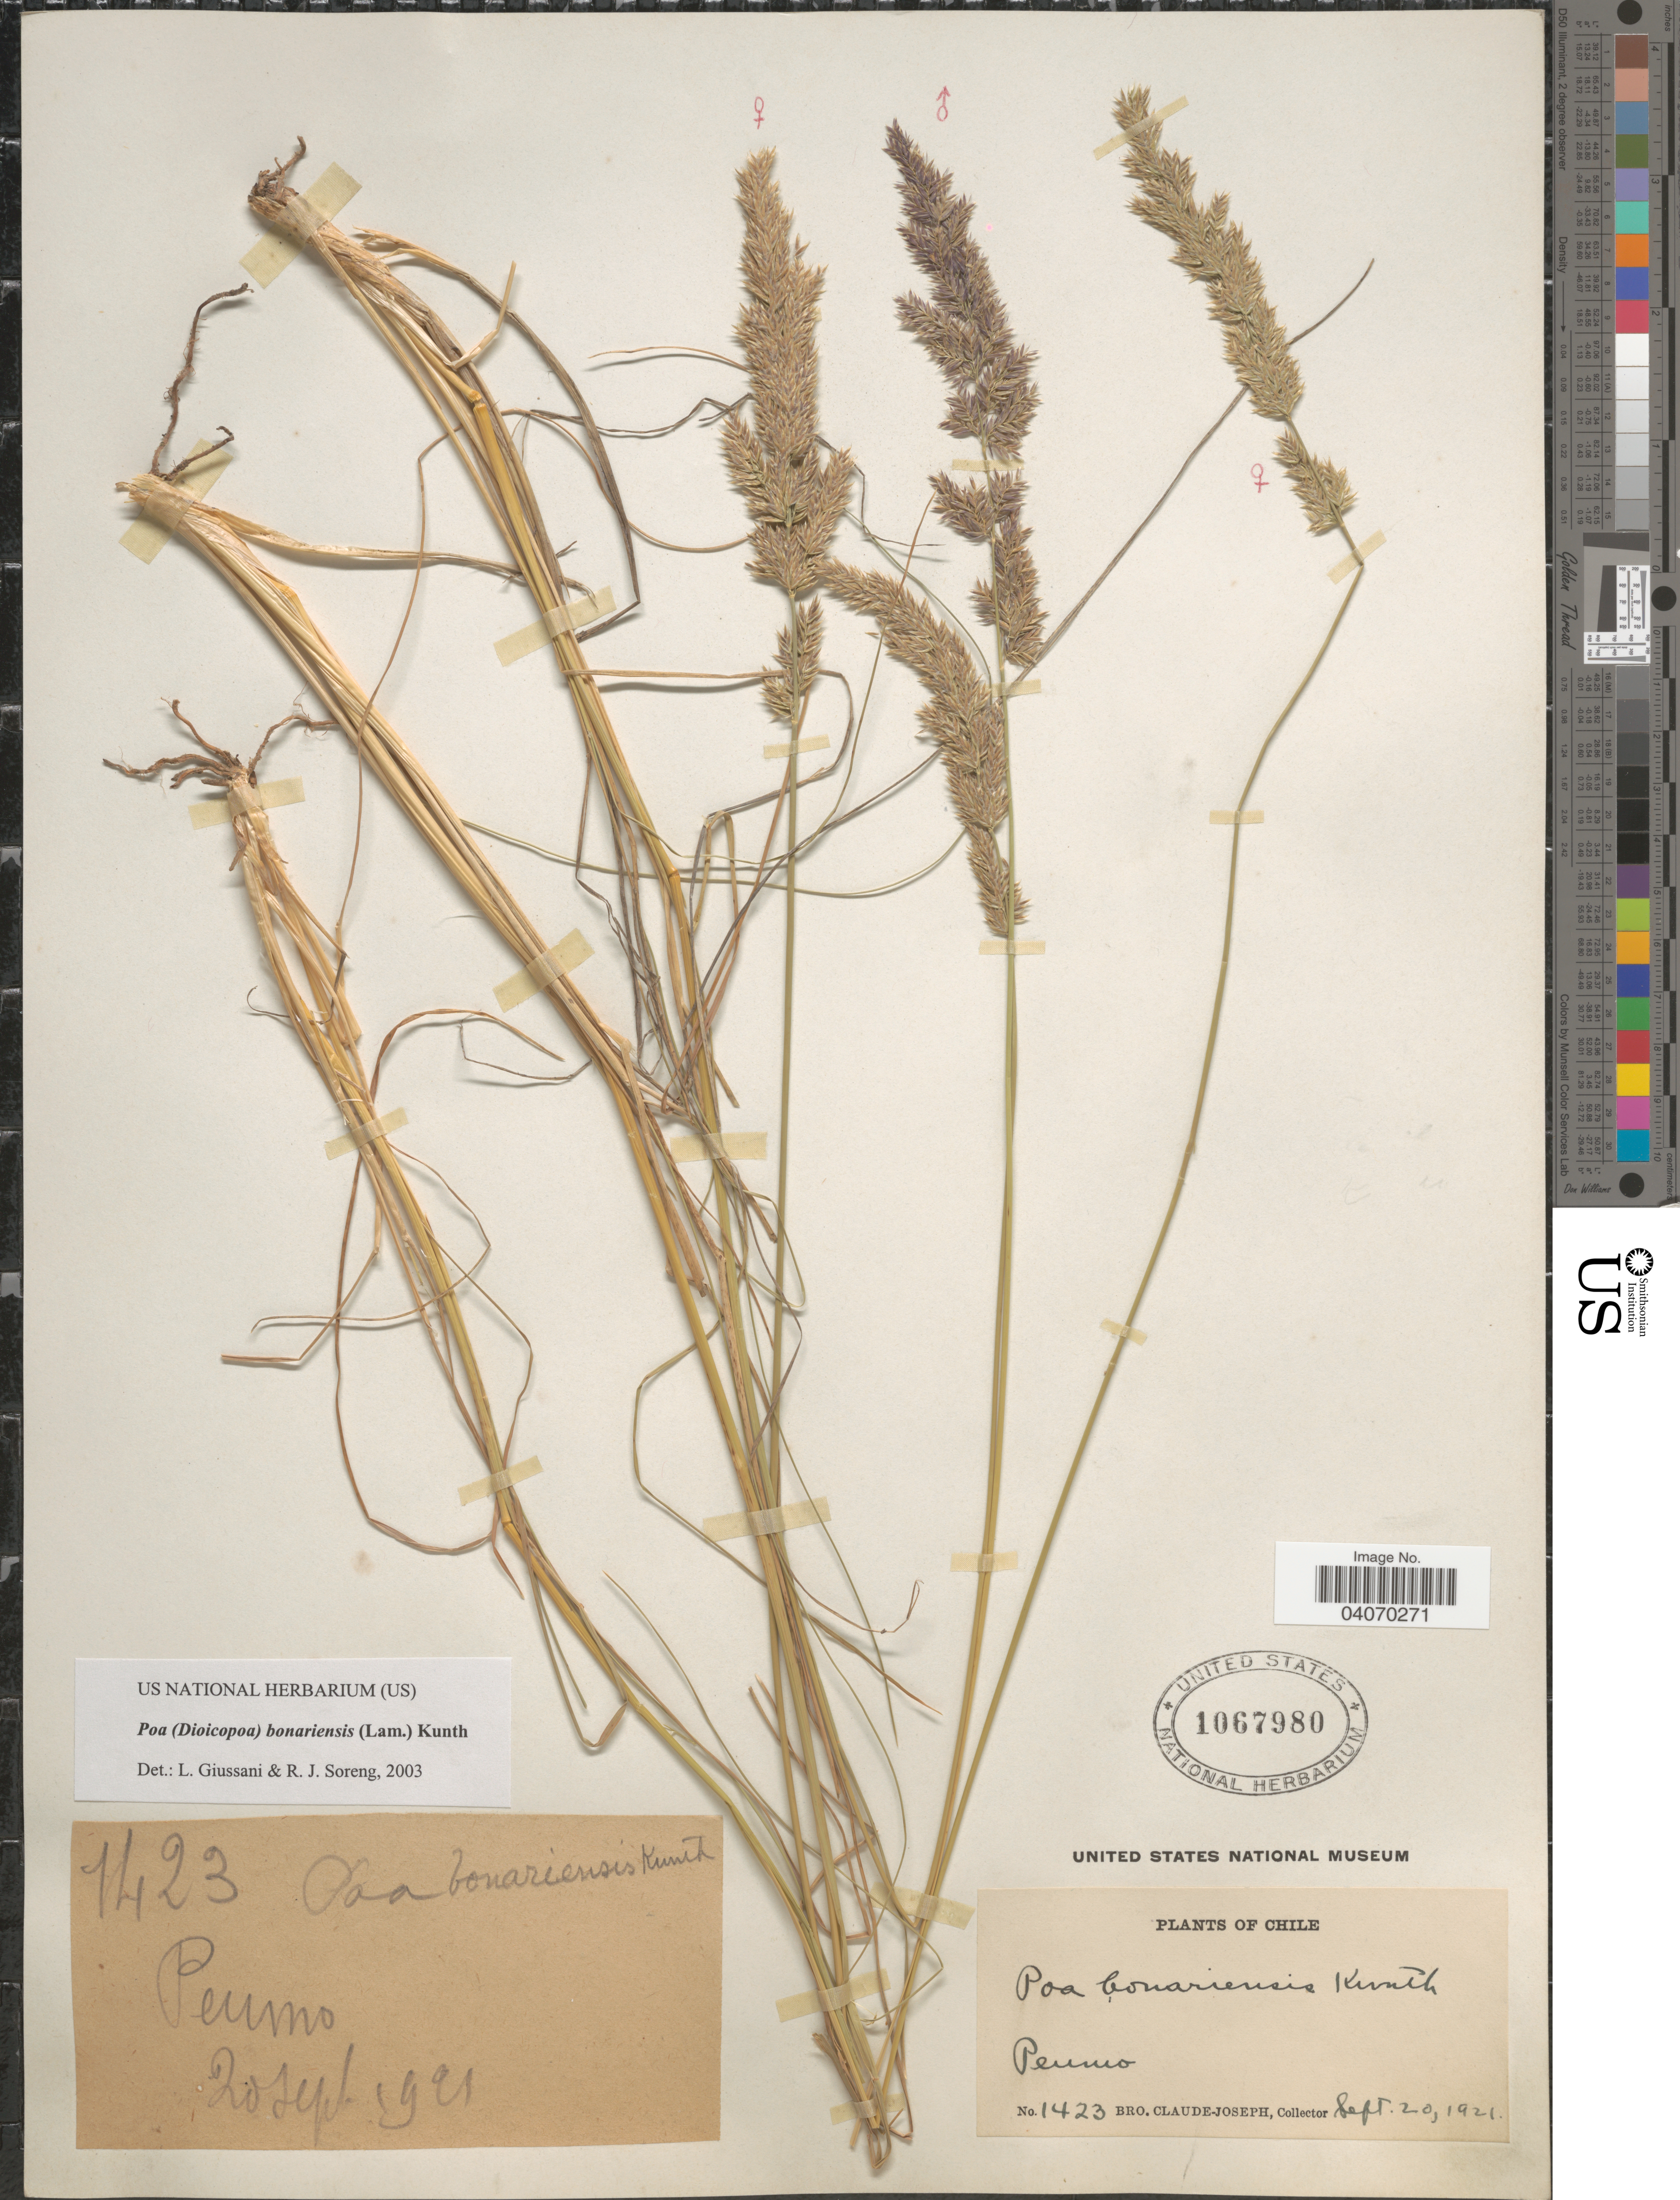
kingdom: Plantae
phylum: Tracheophyta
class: Liliopsida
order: Poales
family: Poaceae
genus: Poa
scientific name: Poa bonariensis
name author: (Lam.) Kunth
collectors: Bro. Claude-Joseph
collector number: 1423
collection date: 1921-09-20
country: Chile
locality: Peumo.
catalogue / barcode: US 1067980